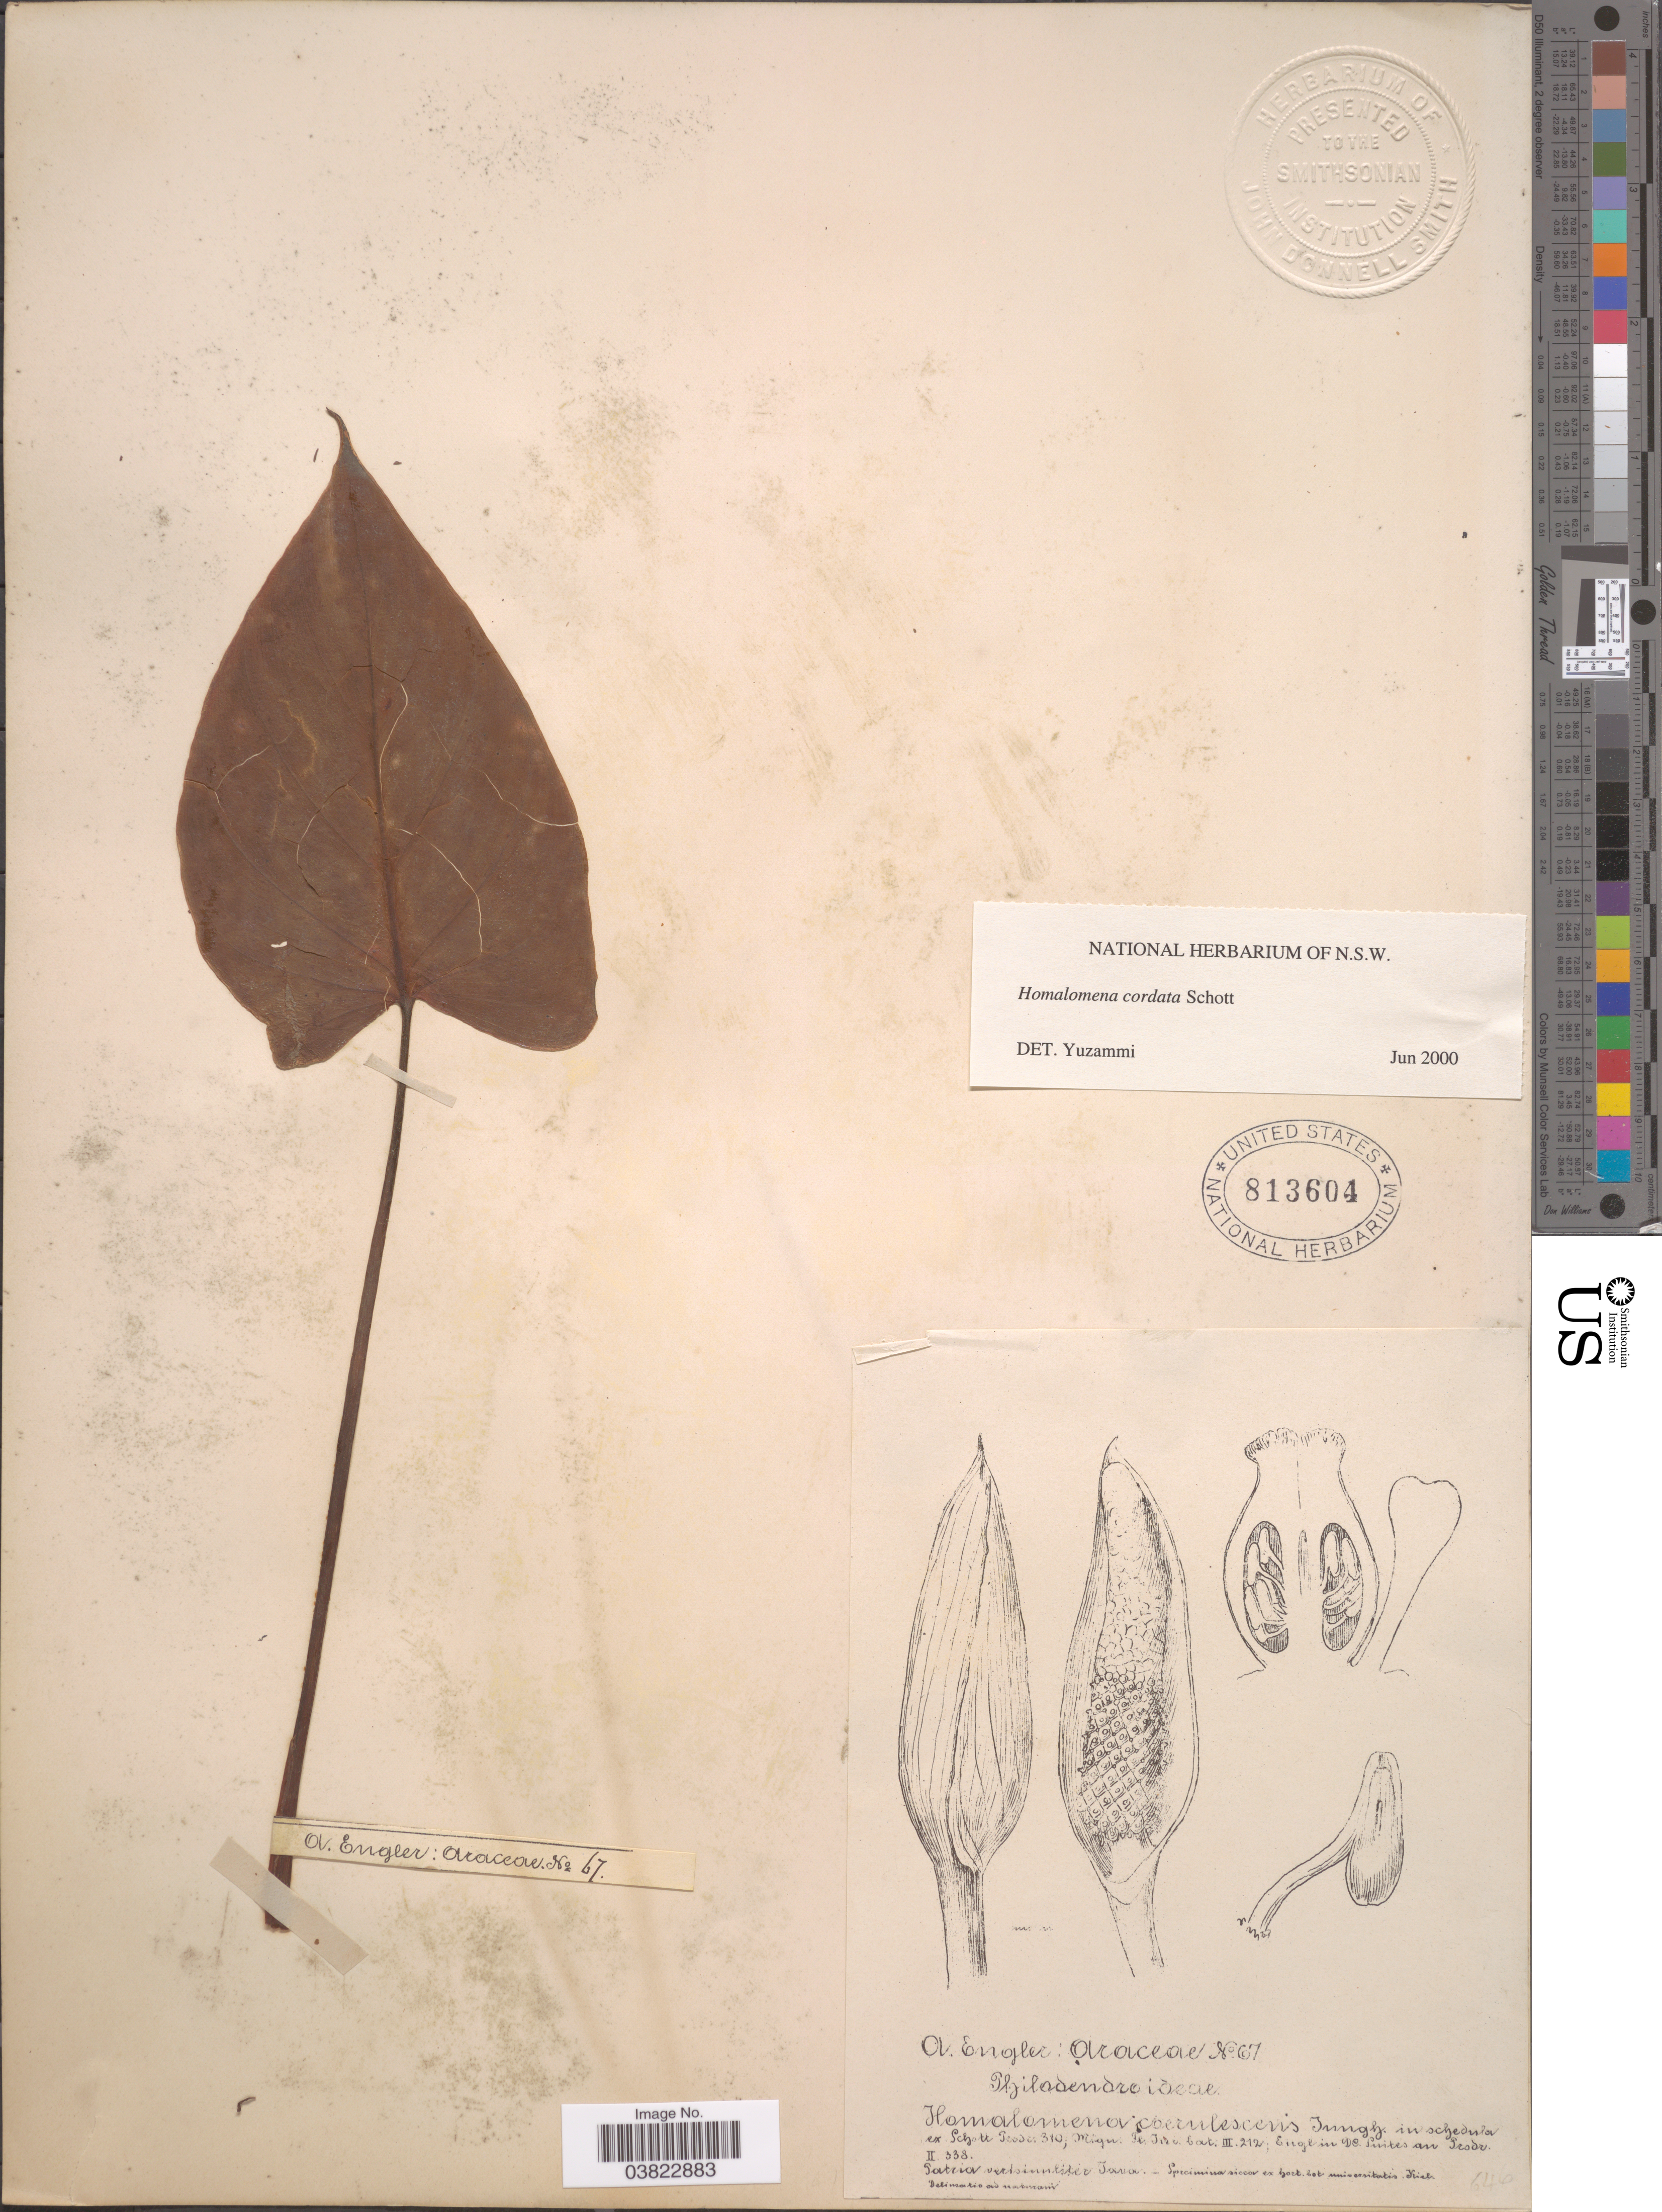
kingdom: Plantae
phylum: Tracheophyta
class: Liliopsida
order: Alismatales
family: Araceae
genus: Homalomena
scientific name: Homalomena cordata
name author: Schott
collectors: A. Engler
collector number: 67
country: Indonesia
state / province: Java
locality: Patria vertsinnlister [interpreted] Terria [interpreted]. - Specimina sicca ex hort. bot universitatis Kiel. Delimatio ad naturam. [interpreted]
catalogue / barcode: US 813604